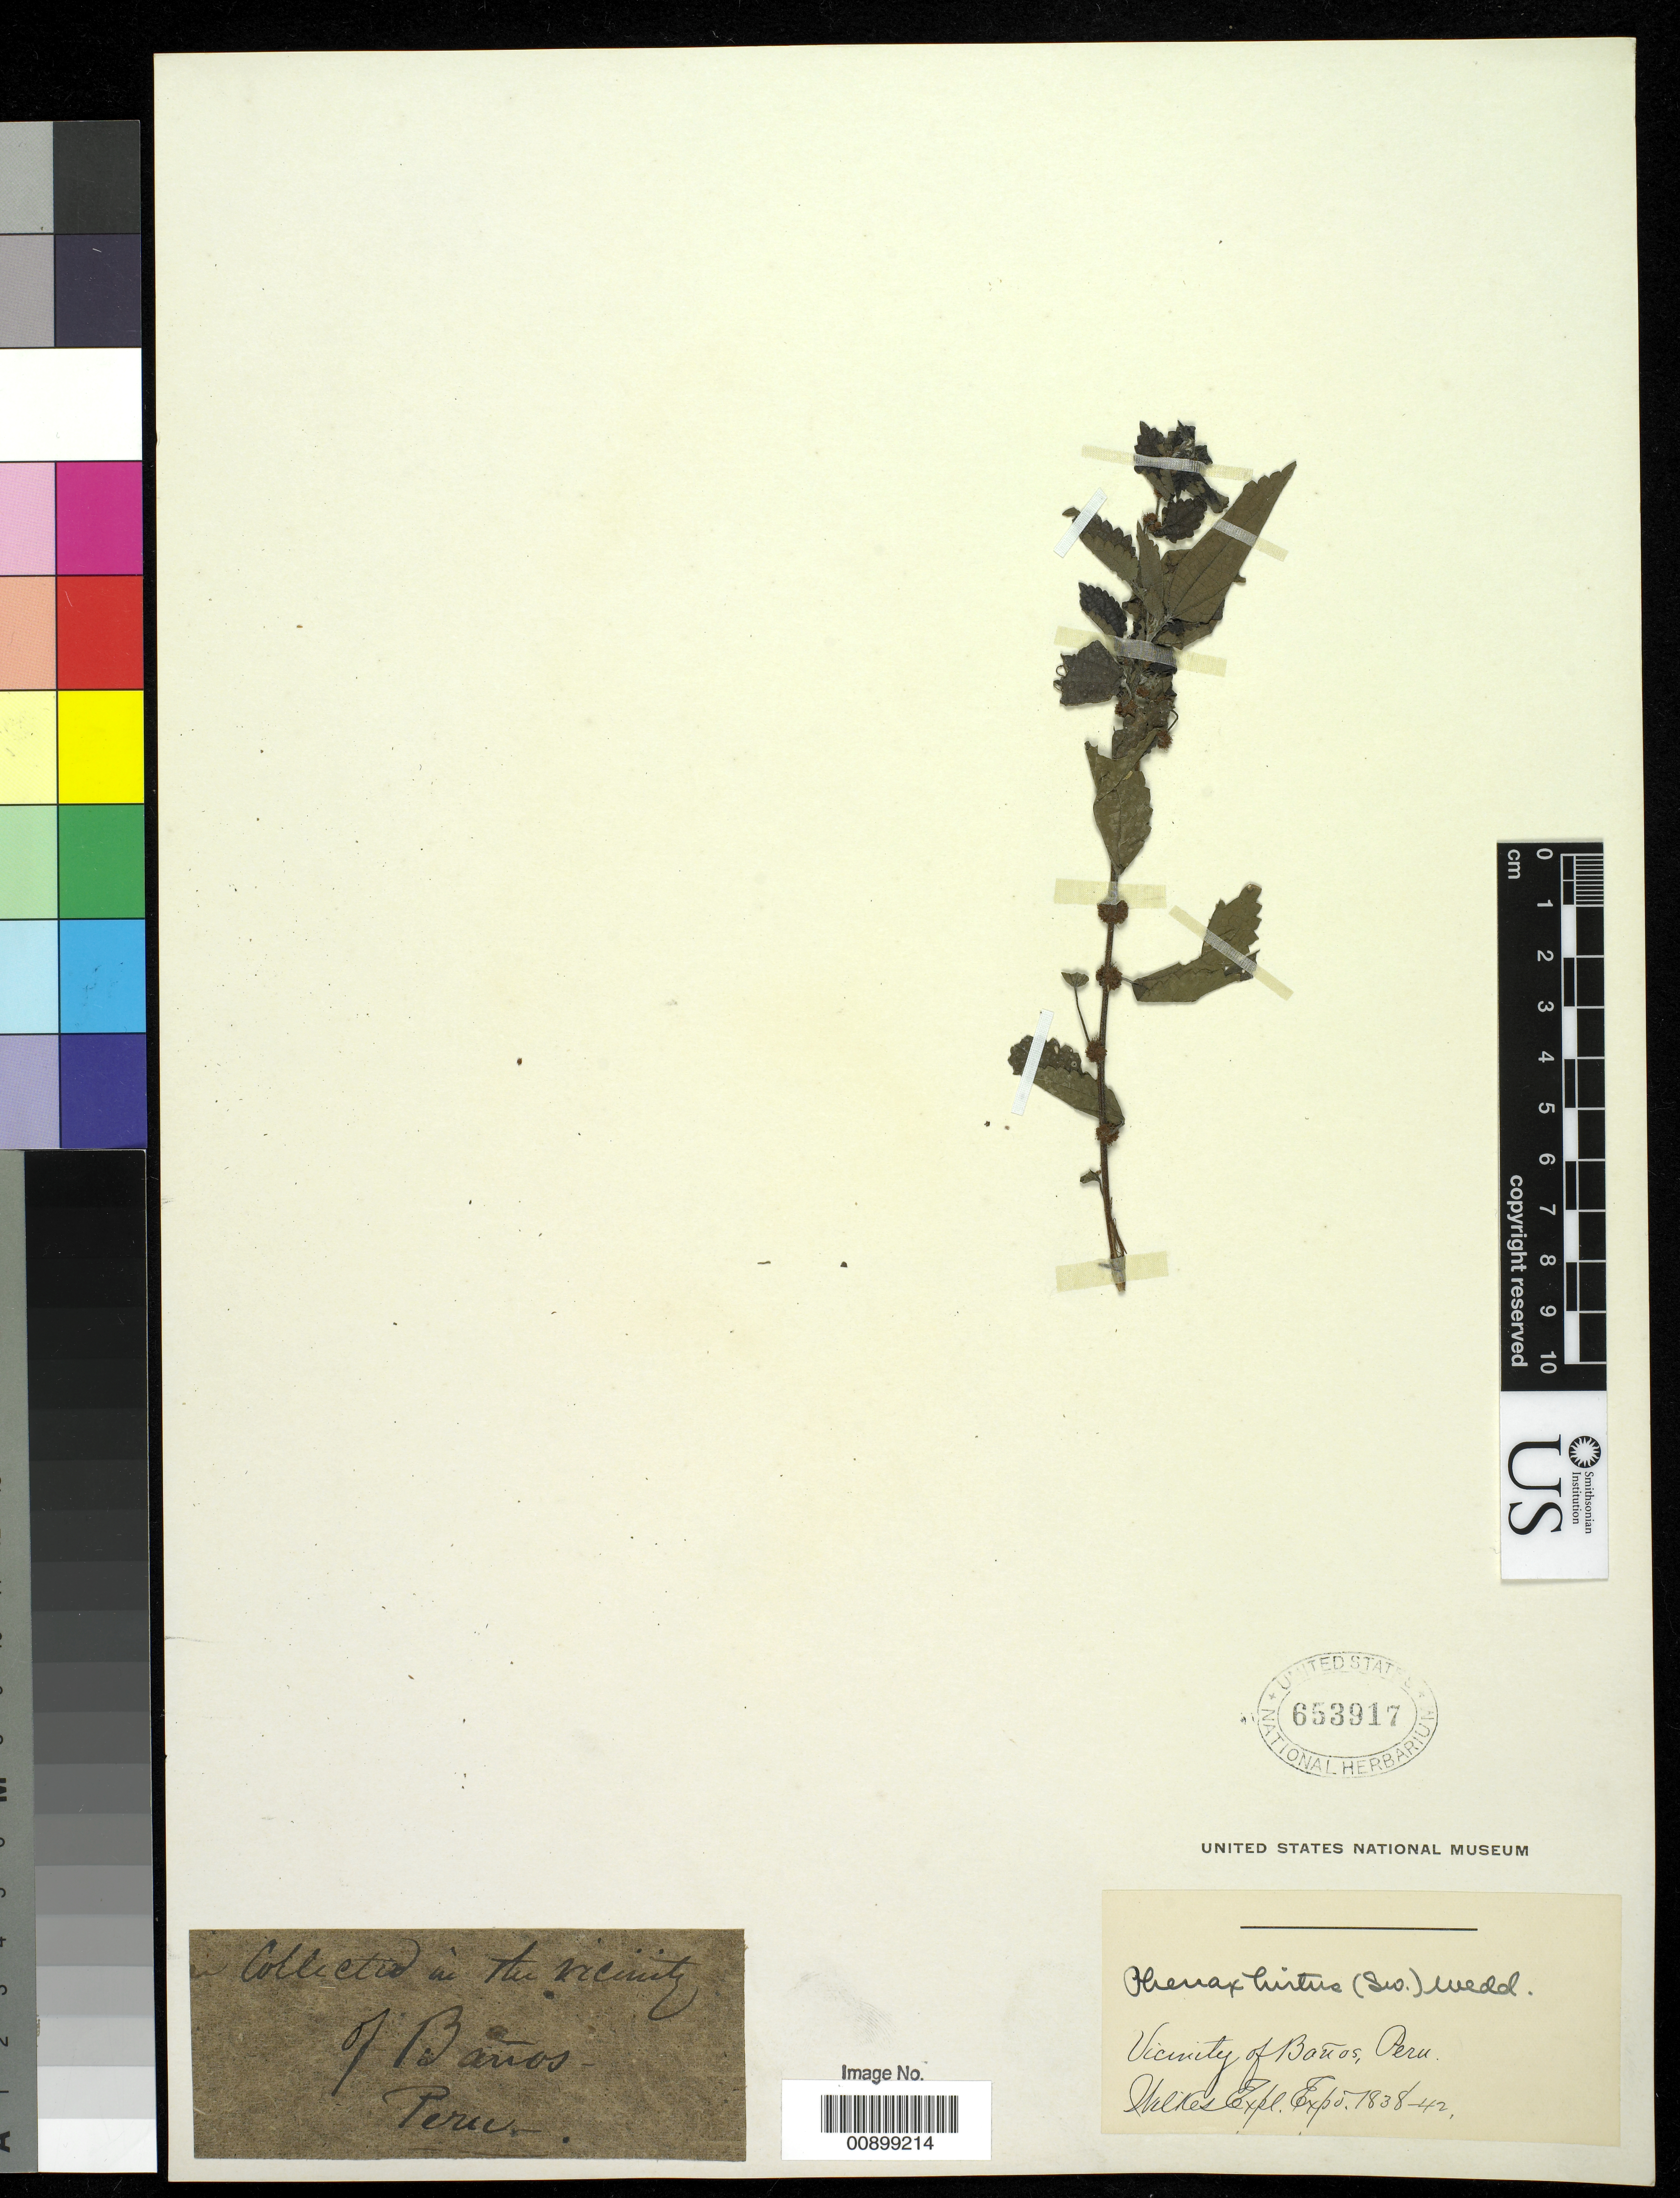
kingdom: Plantae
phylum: Tracheophyta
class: Magnoliopsida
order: Rosales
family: Urticaceae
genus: Phenax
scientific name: Phenax hirtus var. minor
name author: Wedd.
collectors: Wilkes Explor. Exped.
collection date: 1838/1842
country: Peru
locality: Vicinity of Banos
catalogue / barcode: US 653917